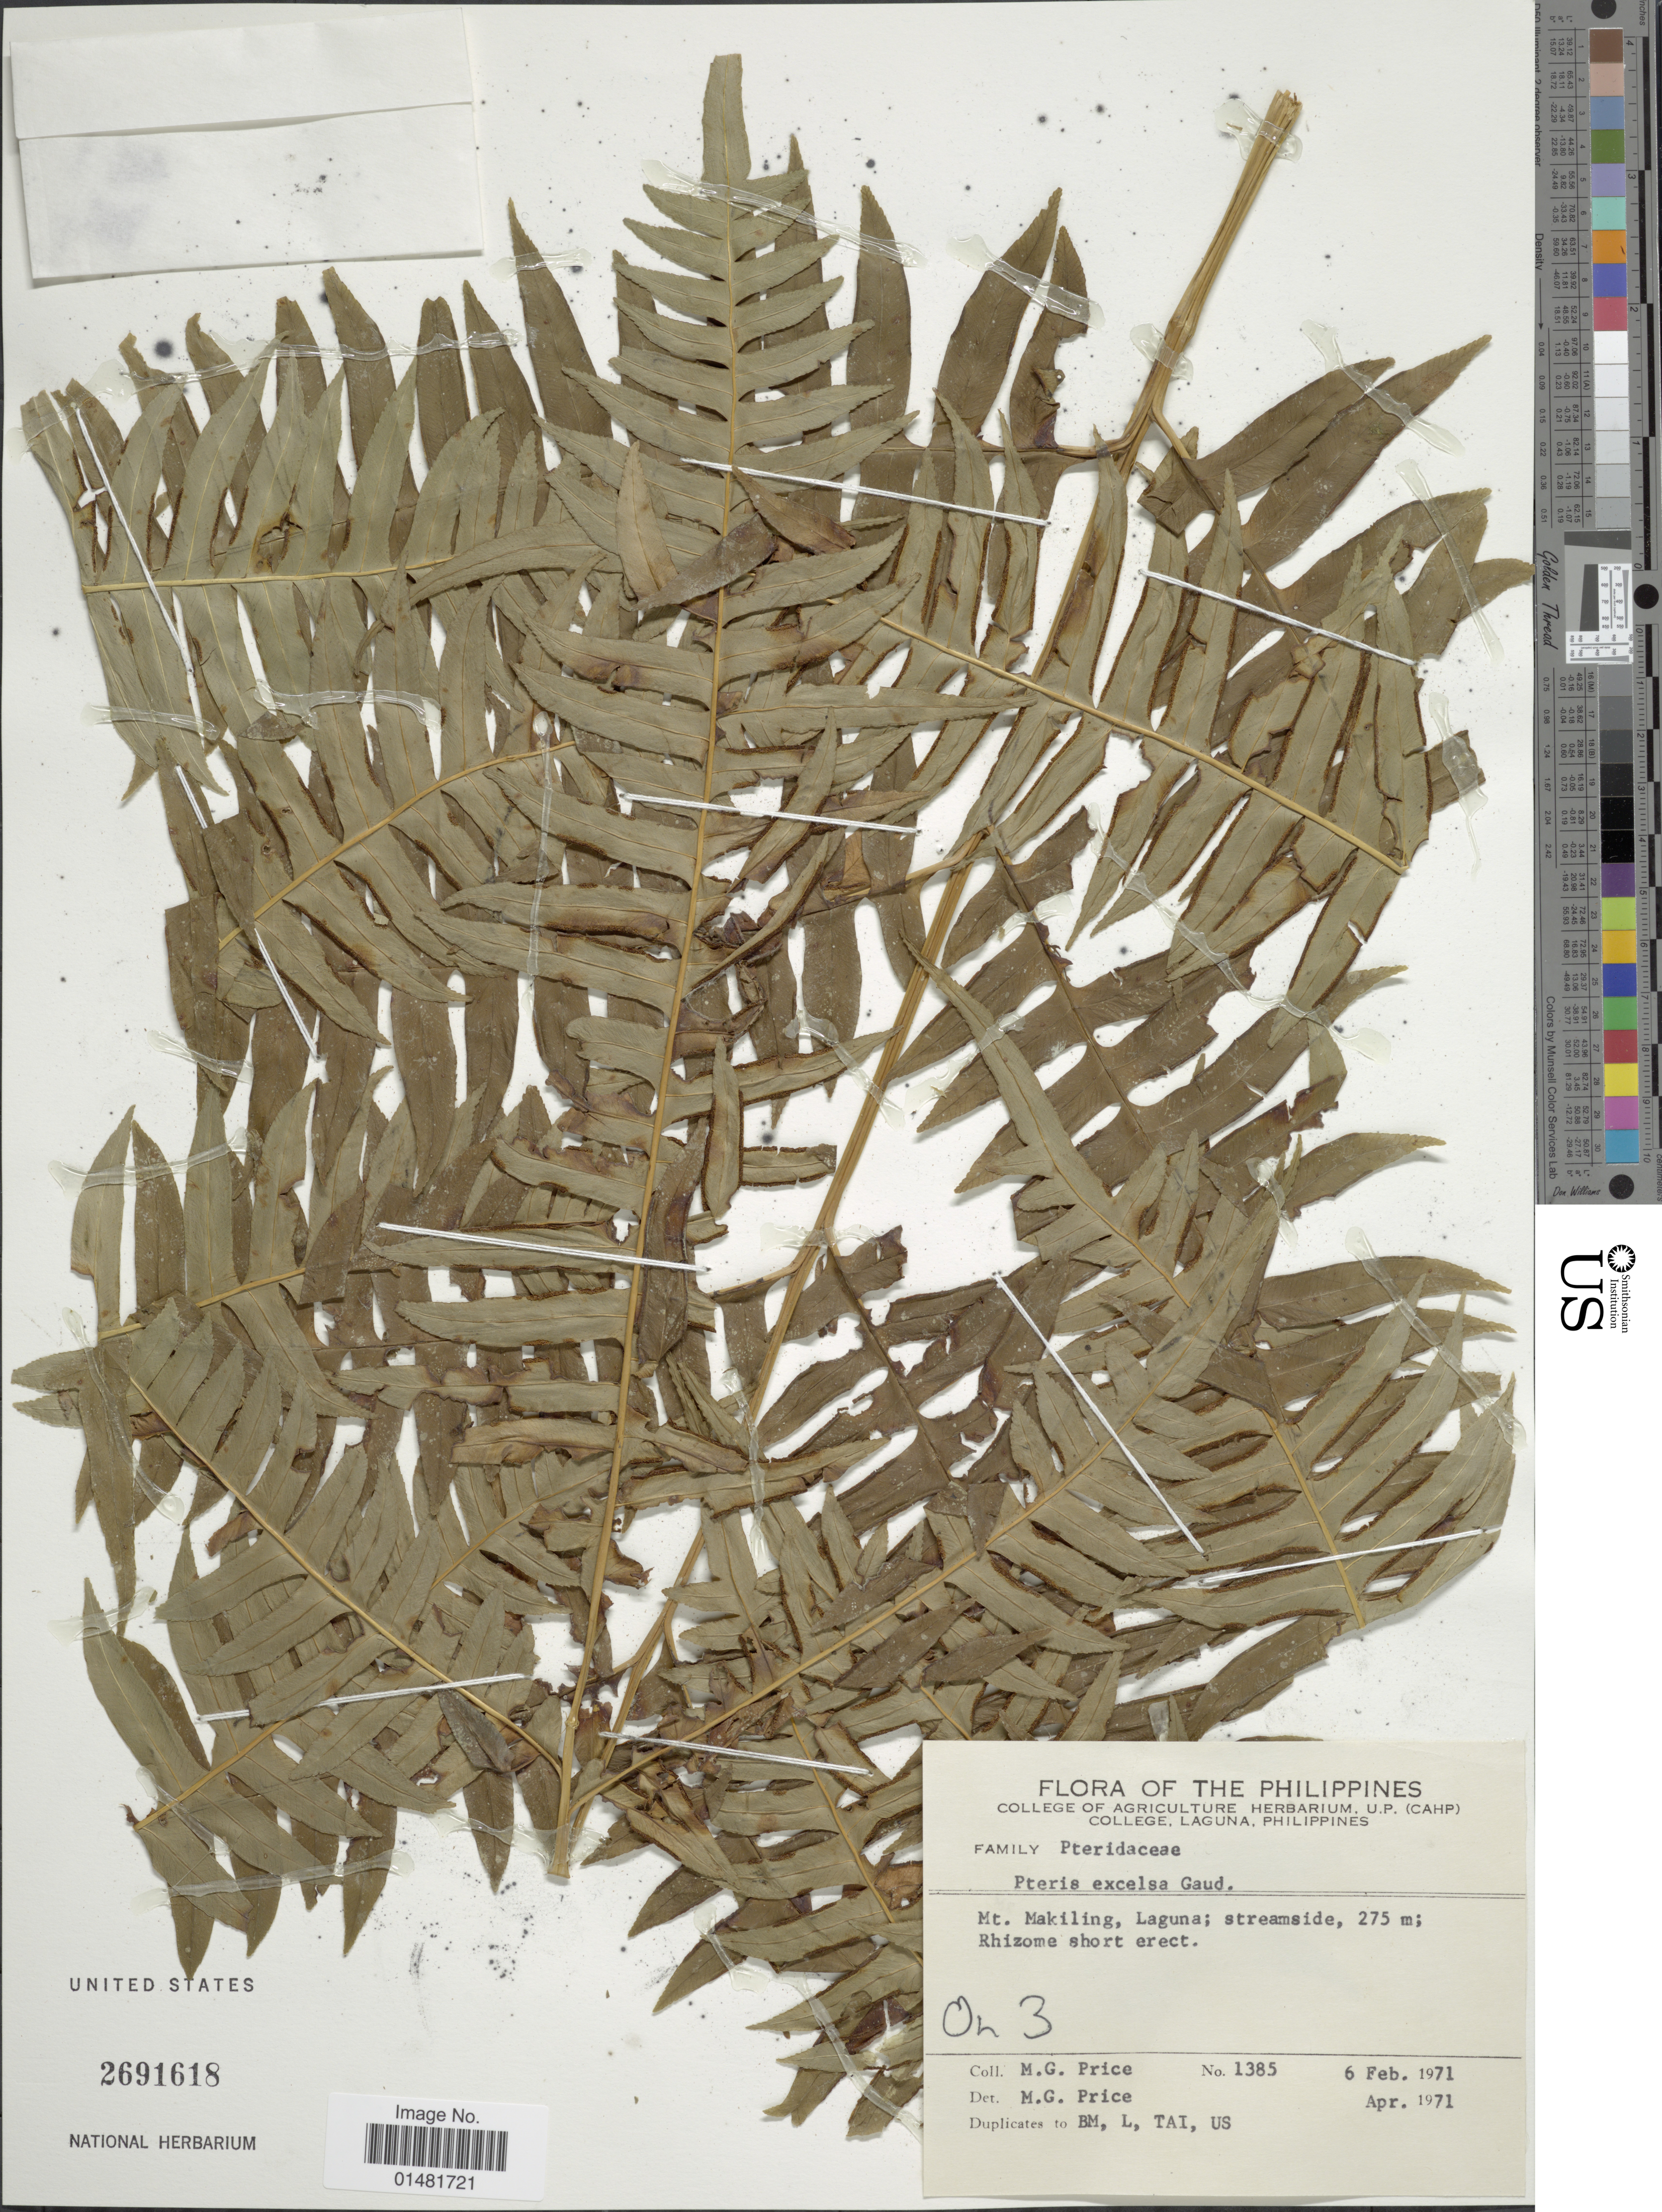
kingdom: Plantae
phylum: Tracheophyta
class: Polypodiopsida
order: Polypodiales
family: Pteridaceae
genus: Pteris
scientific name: Pteris excelsa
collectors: M. G. Price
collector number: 1385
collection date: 1971-02-06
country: Philippines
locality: Mt. Makiling, Laguna; streamside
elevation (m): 275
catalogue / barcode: US 2691618